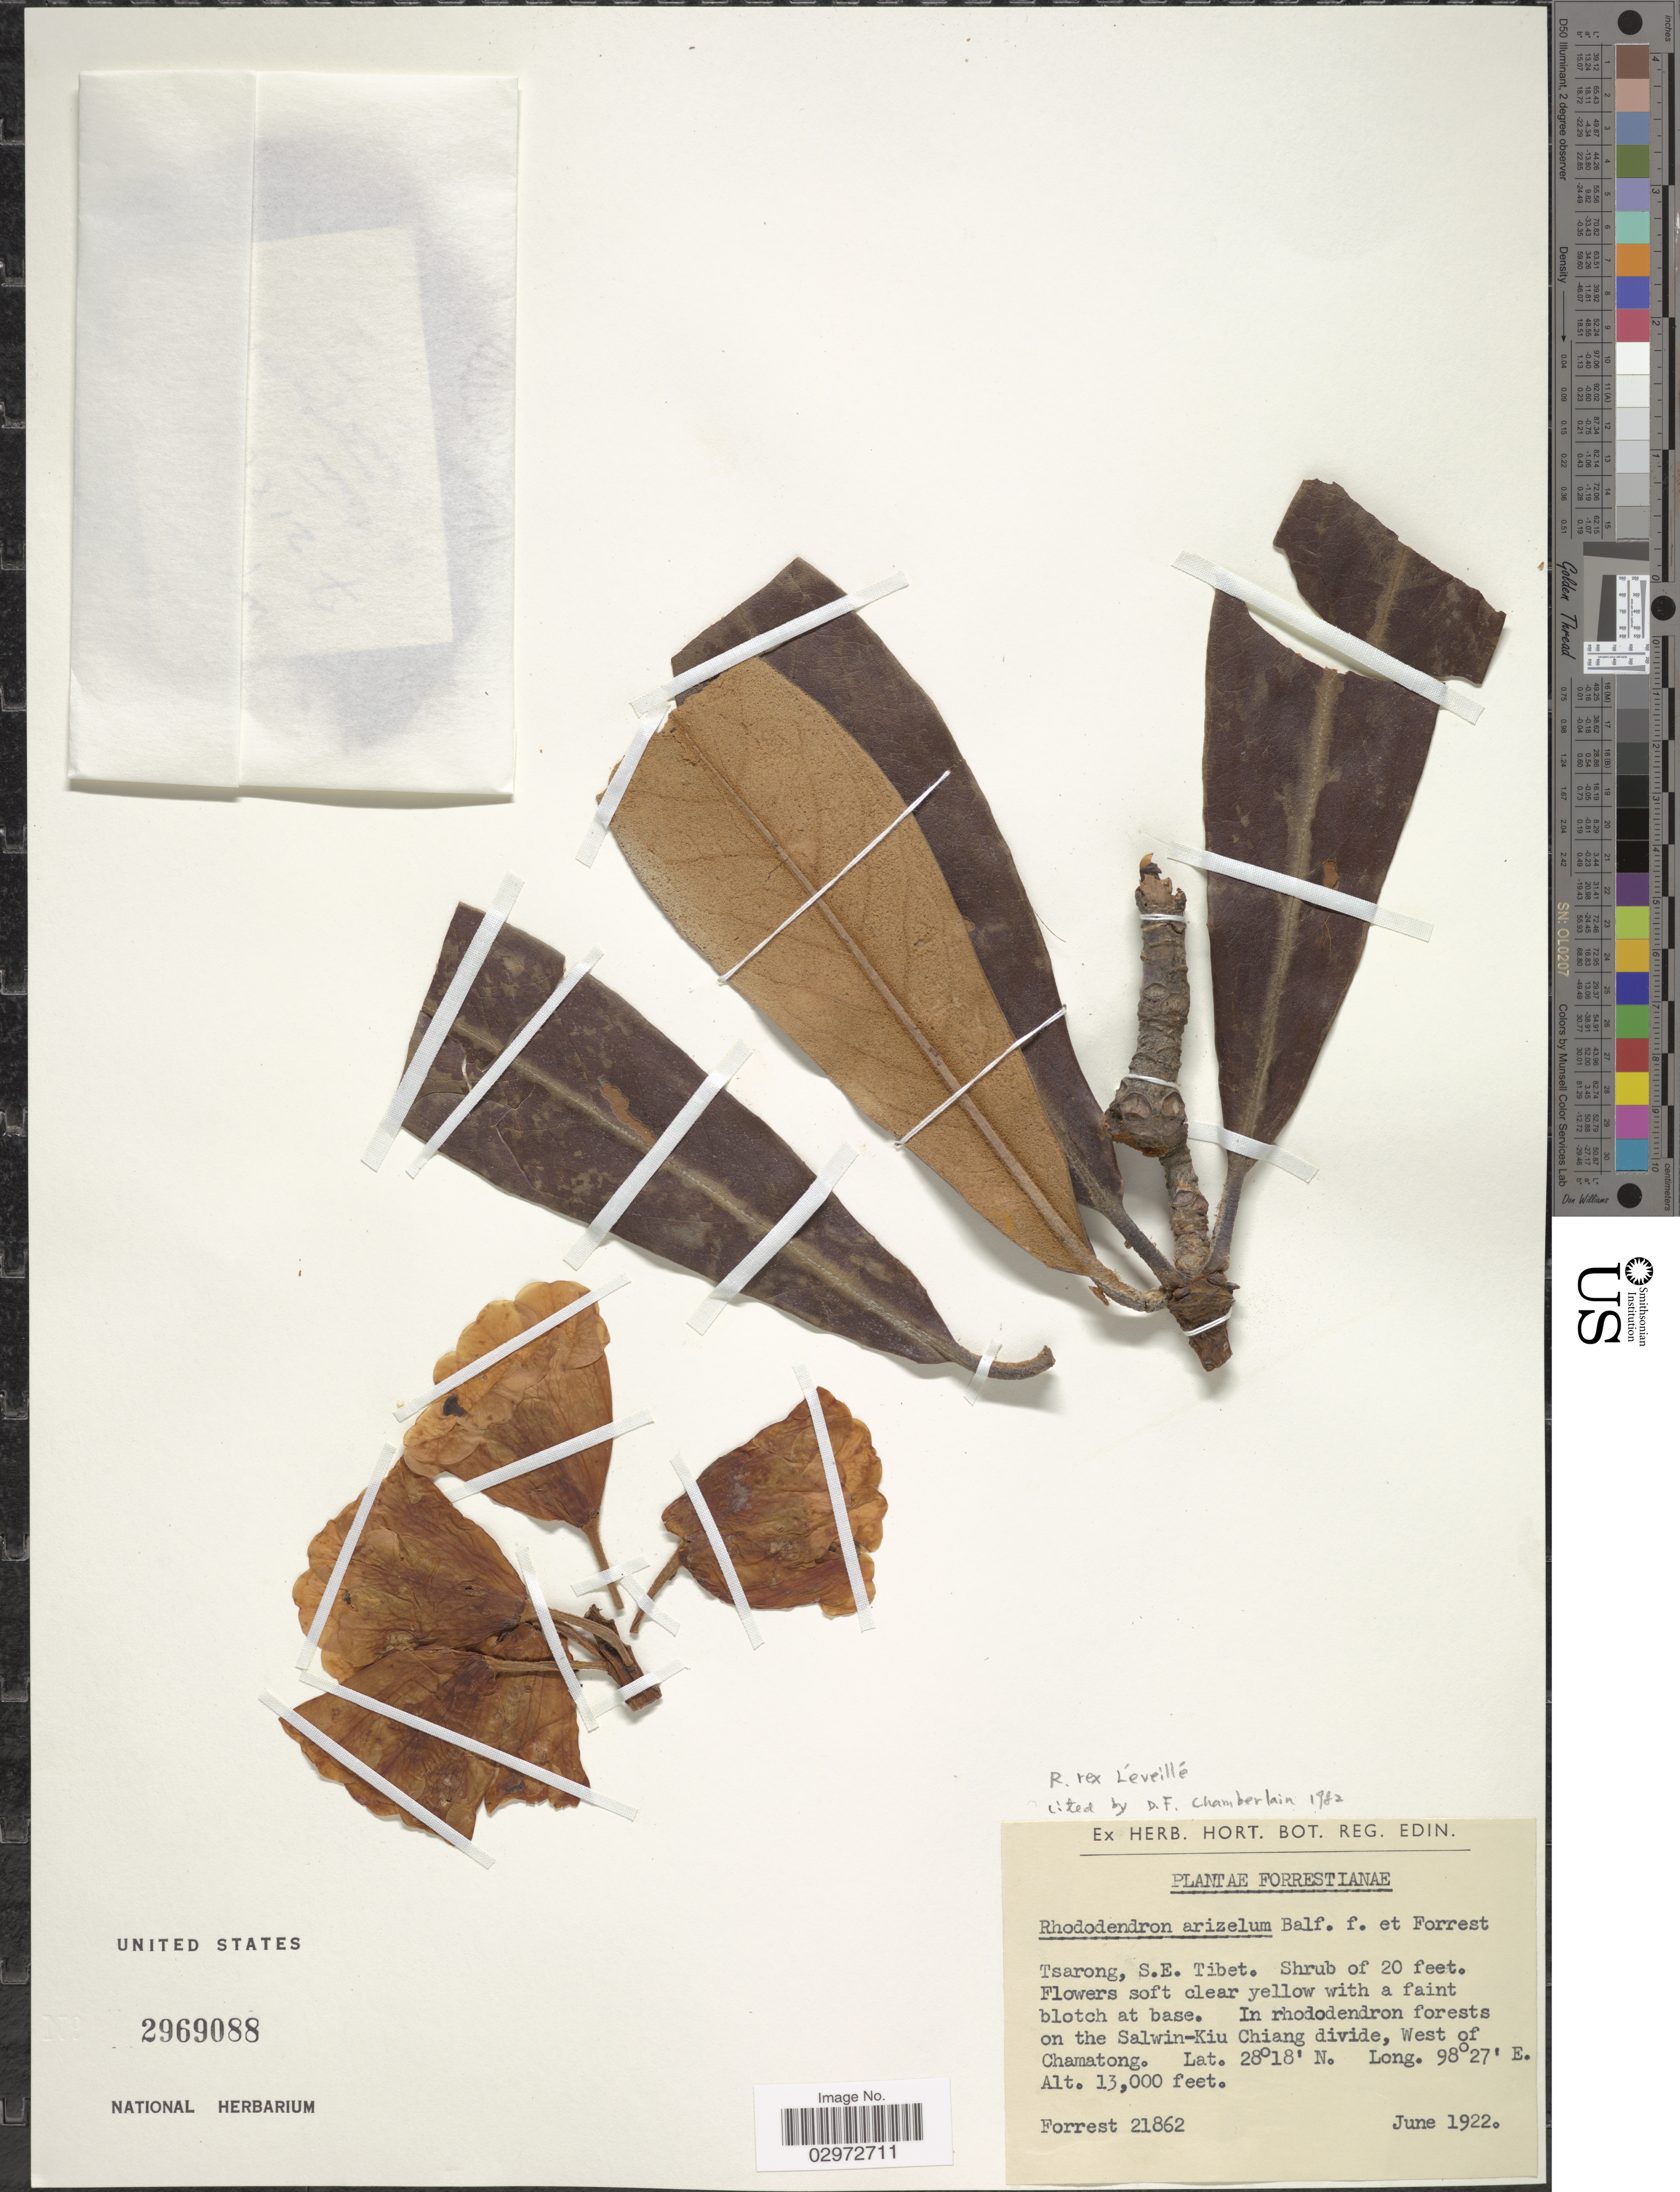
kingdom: Plantae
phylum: Tracheophyta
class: Magnoliopsida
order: Ericales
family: Ericaceae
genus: Rhododendron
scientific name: Rhododendron rex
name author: H. Lév.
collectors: -. Forrest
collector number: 21862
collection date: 1922-06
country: China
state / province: Xizang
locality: Tsarong, S.E. Tibet. In rhododendron forests on the Salwin-Kiu Chiang divide, West of Chamatong.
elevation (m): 3962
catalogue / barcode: US 2969088